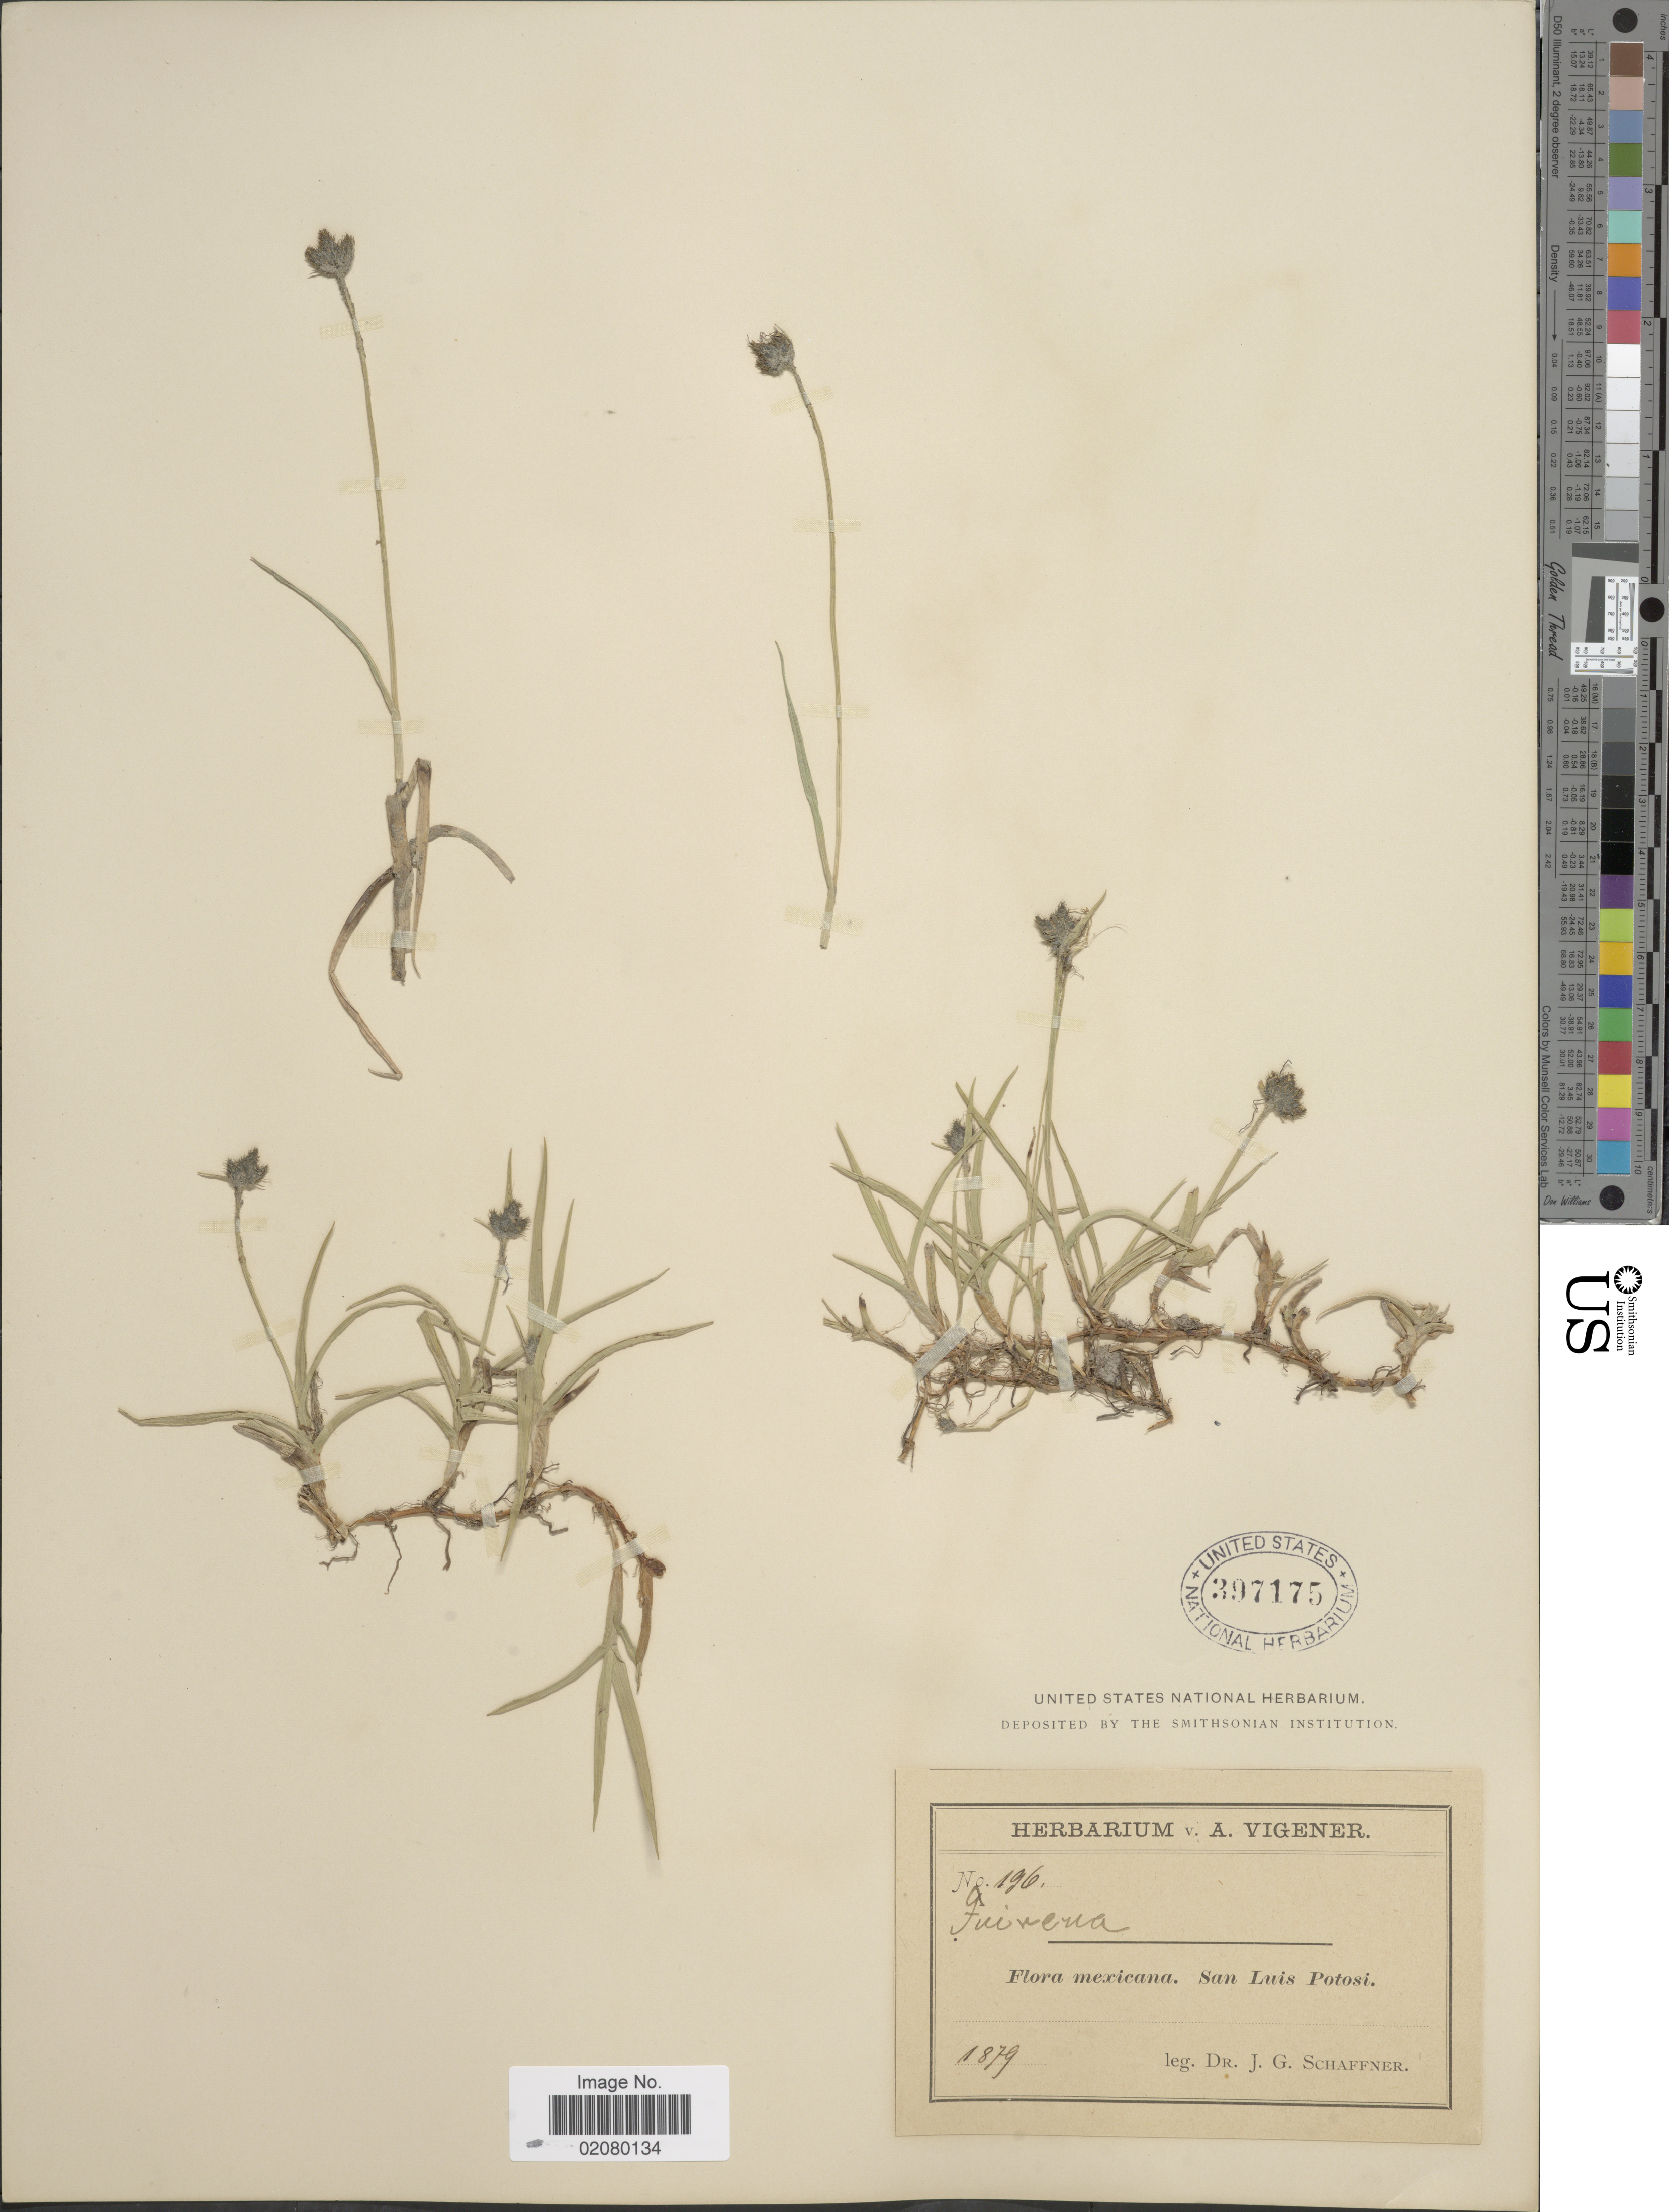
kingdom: Plantae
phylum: Tracheophyta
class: Liliopsida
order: Poales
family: Cyperaceae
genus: Fuirena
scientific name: Fuirena simplex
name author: Vahl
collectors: J. G. Schaffner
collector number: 196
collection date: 1879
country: Mexico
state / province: San Luis Potosí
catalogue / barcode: US 397175